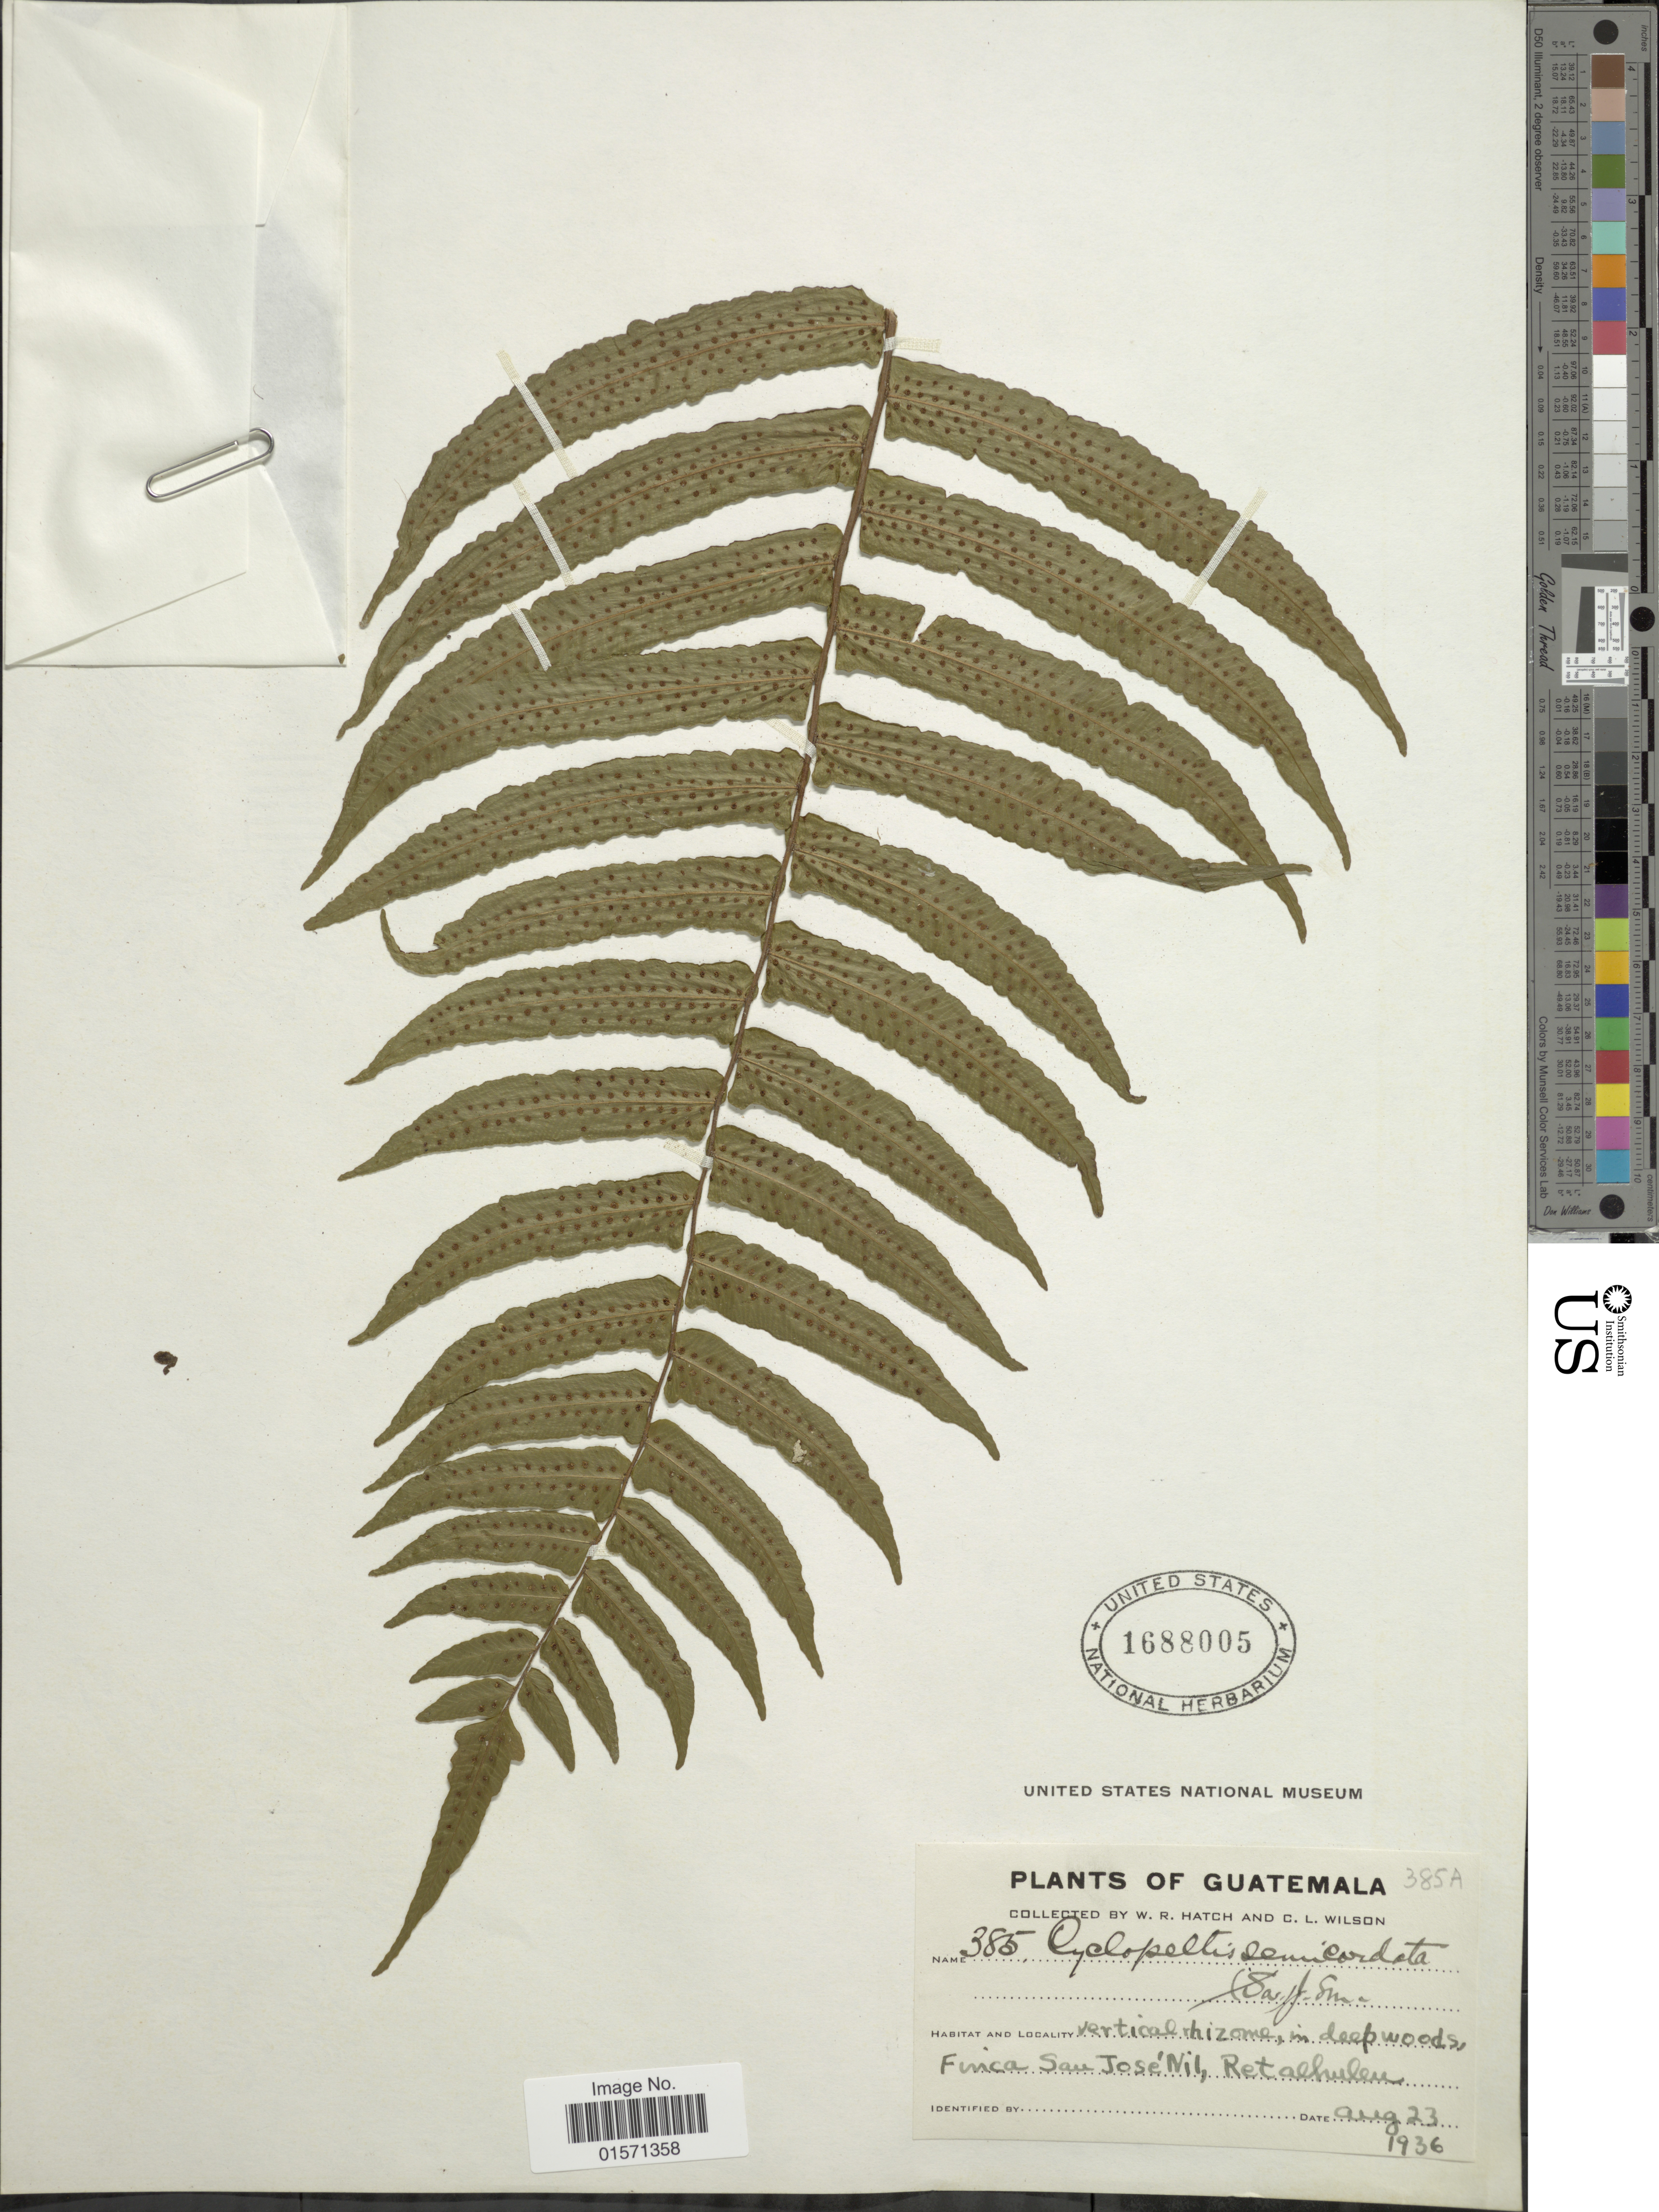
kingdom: Plantae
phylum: Tracheophyta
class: Polypodiopsida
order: Polypodiales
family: Lomariopsidaceae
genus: Cyclopeltis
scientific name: Cyclopeltis semicordata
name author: (Sw.) J. Sm.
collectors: W. Hatch & C. L. Wilson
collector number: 385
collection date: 1936-08-23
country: Guatemala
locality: Finca San Jose' nil, retalhulen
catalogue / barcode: US 1688005